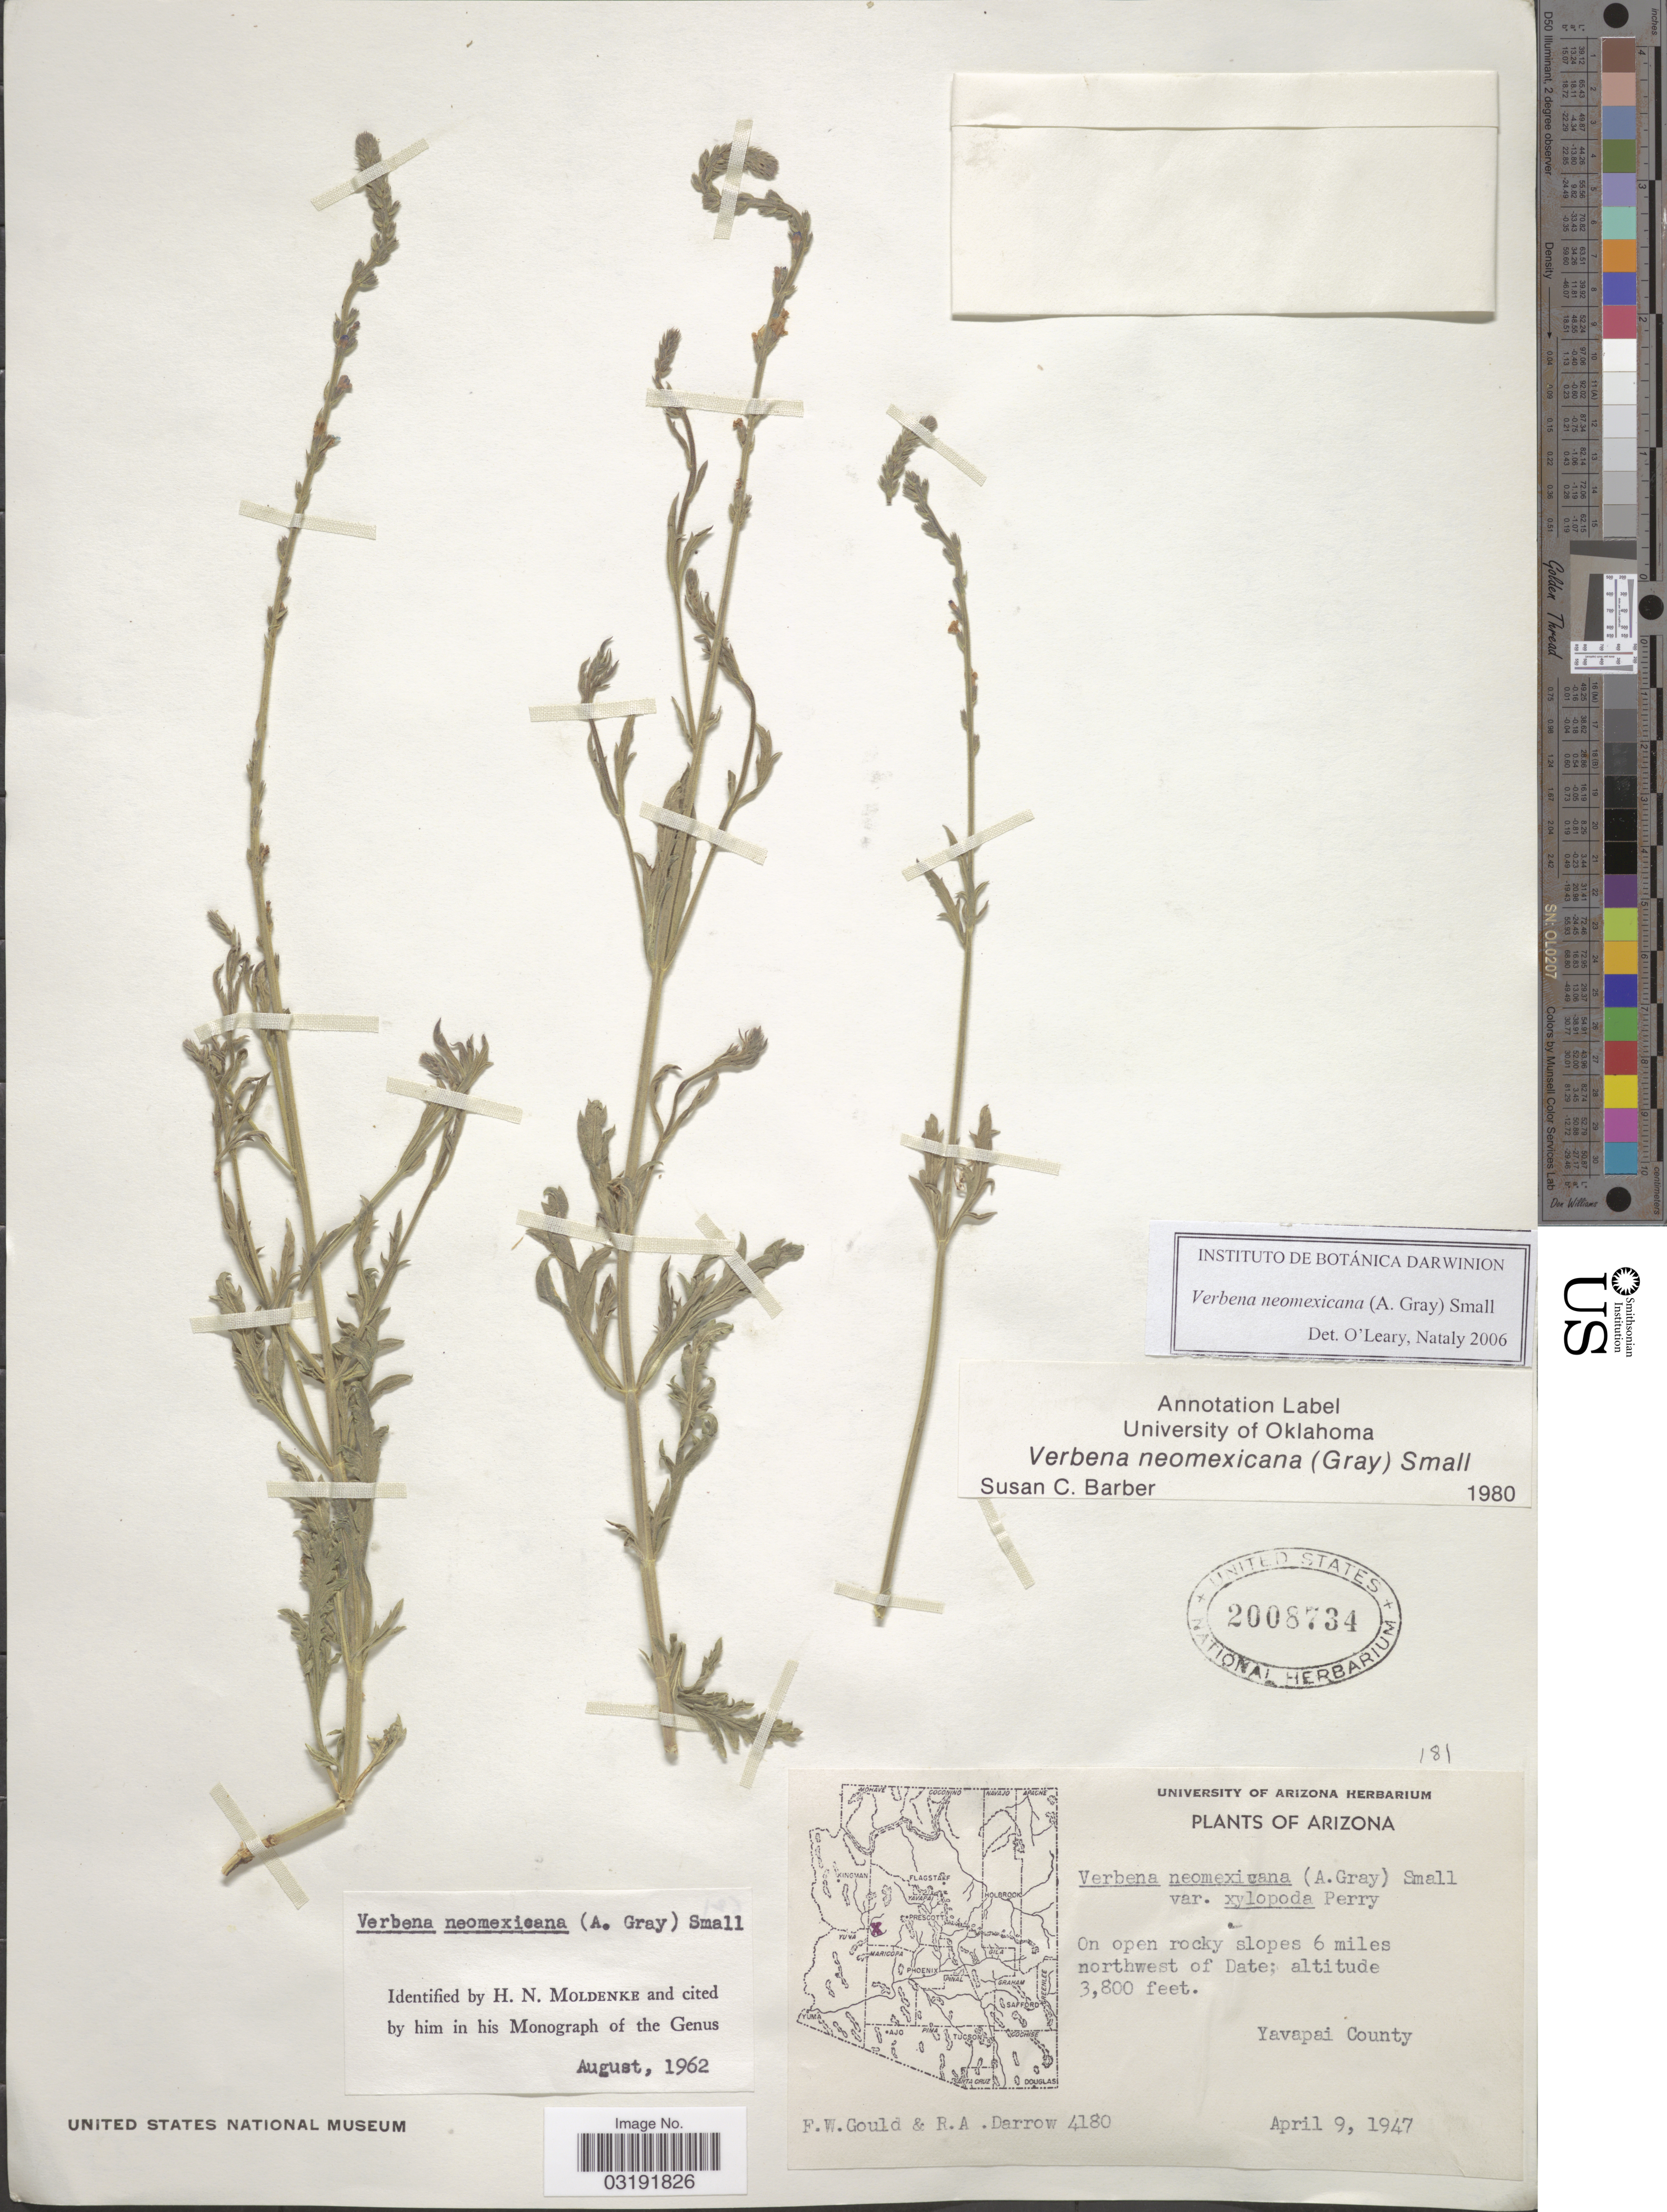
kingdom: Plantae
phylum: Tracheophyta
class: Magnoliopsida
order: Lamiales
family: Verbenaceae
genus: Verbena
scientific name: Verbena neomexicana var. hirtella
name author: L.M. Perry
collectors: F. W. Gould & R. A. Darrow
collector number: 4180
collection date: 1947-04-09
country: United States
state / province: Arizona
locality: Slopes 6 miles northwest of Date. Yavapai County.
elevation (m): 1158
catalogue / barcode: US 2008734